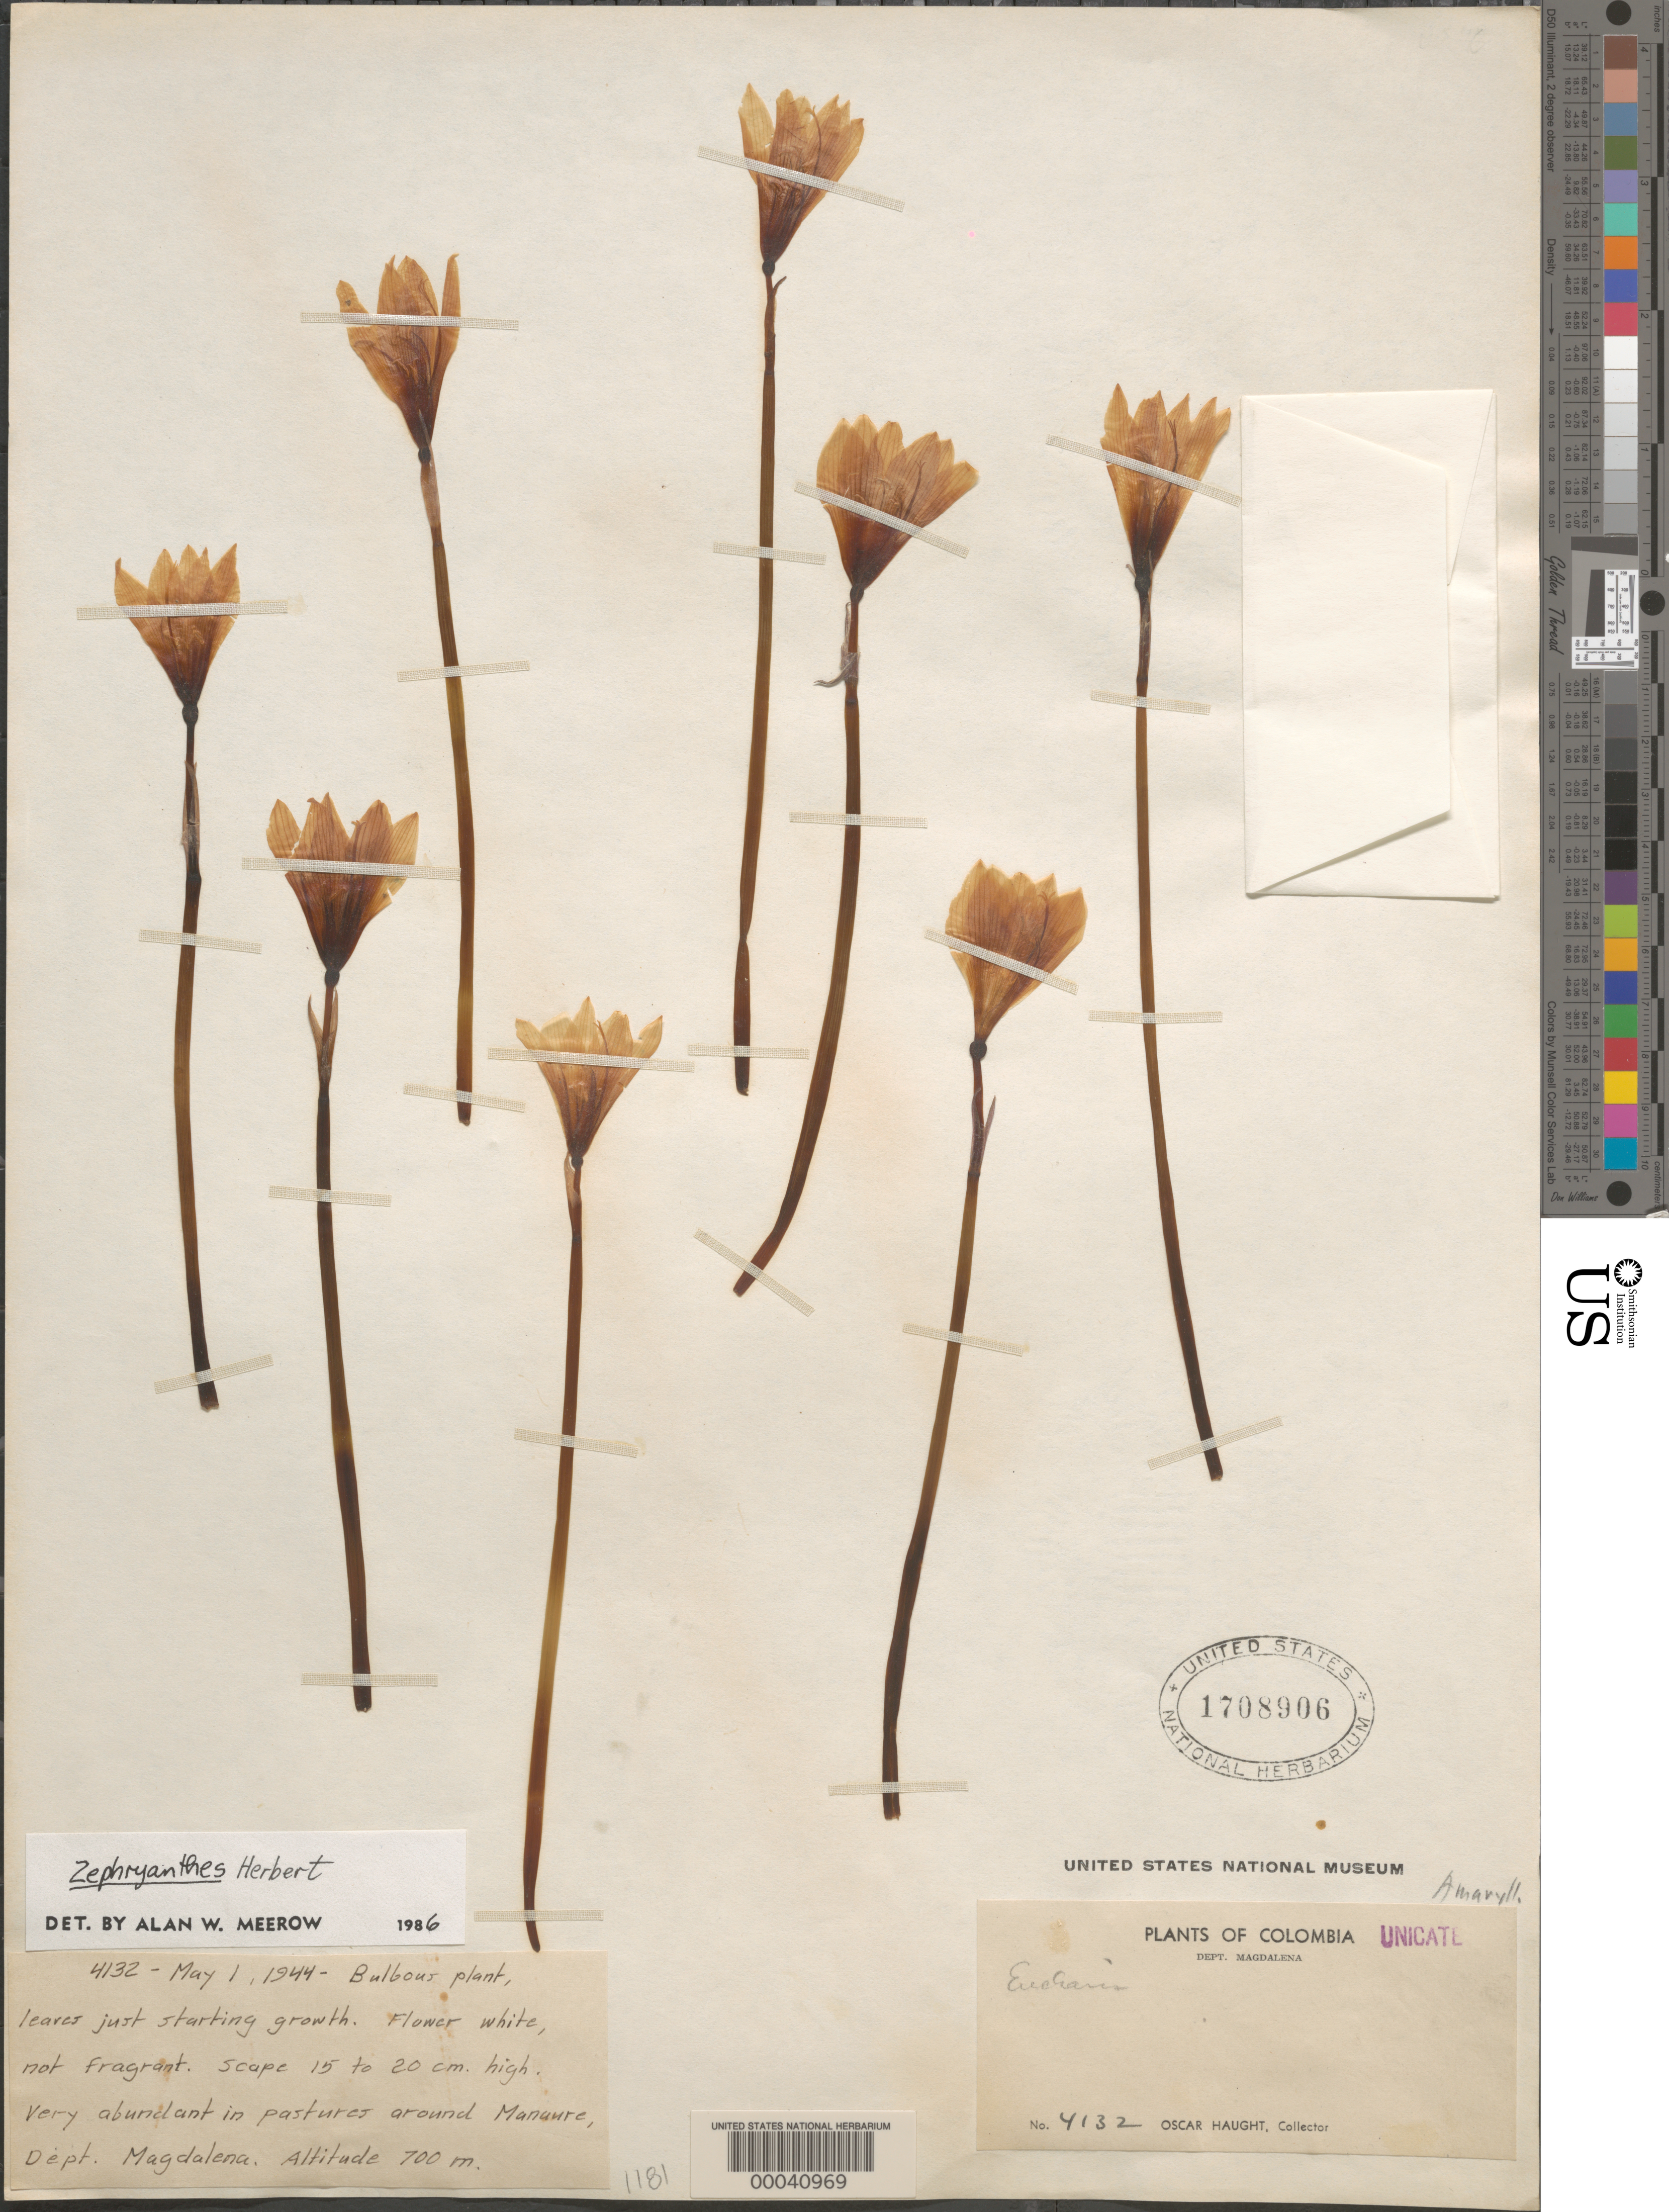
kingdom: Plantae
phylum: Tracheophyta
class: Liliopsida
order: Asparagales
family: Amaryllidaceae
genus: Zephyranthes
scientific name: Zephyranthes sp.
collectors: O. L. Haught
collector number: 4132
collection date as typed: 01 May 1944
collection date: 1944-05-01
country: Colombia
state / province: Magdalena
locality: Around Manaure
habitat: Pastures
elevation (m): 700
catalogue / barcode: US 1708906